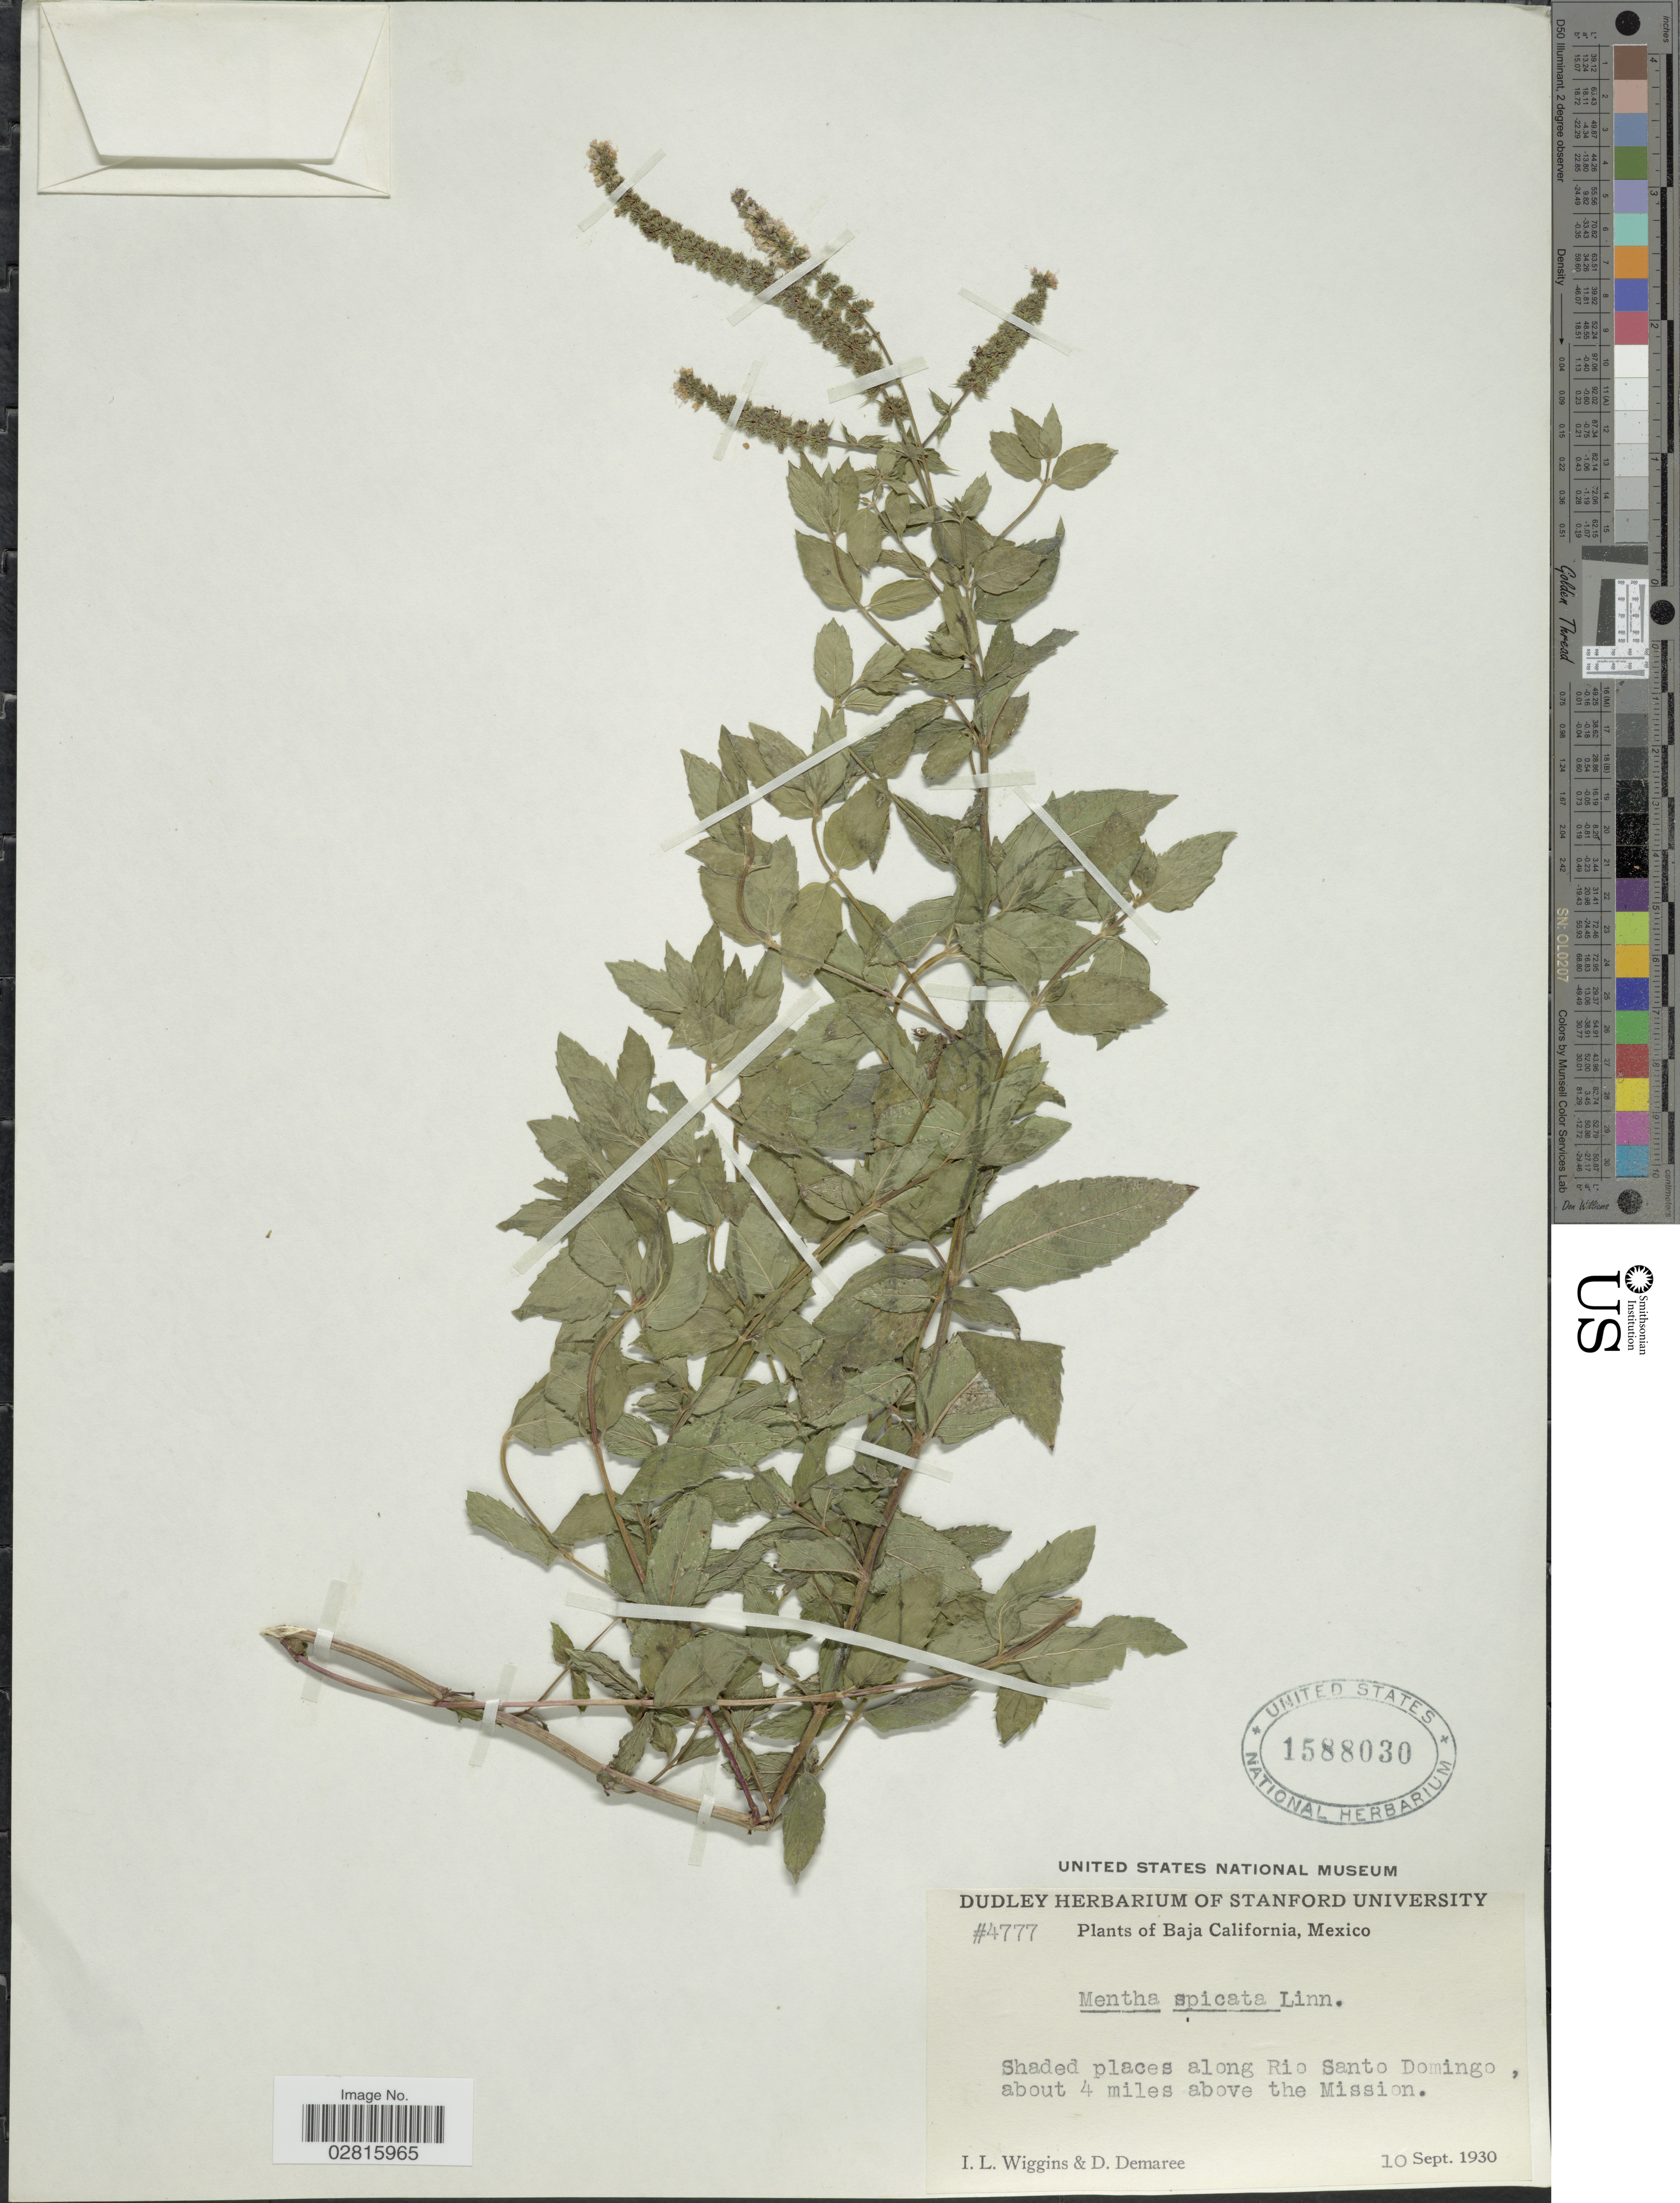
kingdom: Plantae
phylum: Tracheophyta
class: Magnoliopsida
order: Lamiales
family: Lamiaceae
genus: Mentha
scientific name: Mentha spicata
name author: L.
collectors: I. L. Wiggins & D. Demaree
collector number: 4777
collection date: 1930-09-10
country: Mexico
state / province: Baja California Sur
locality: Shaded places along Rio Santo Domingo, about 4 miles above the Mission.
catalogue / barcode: US 1588030